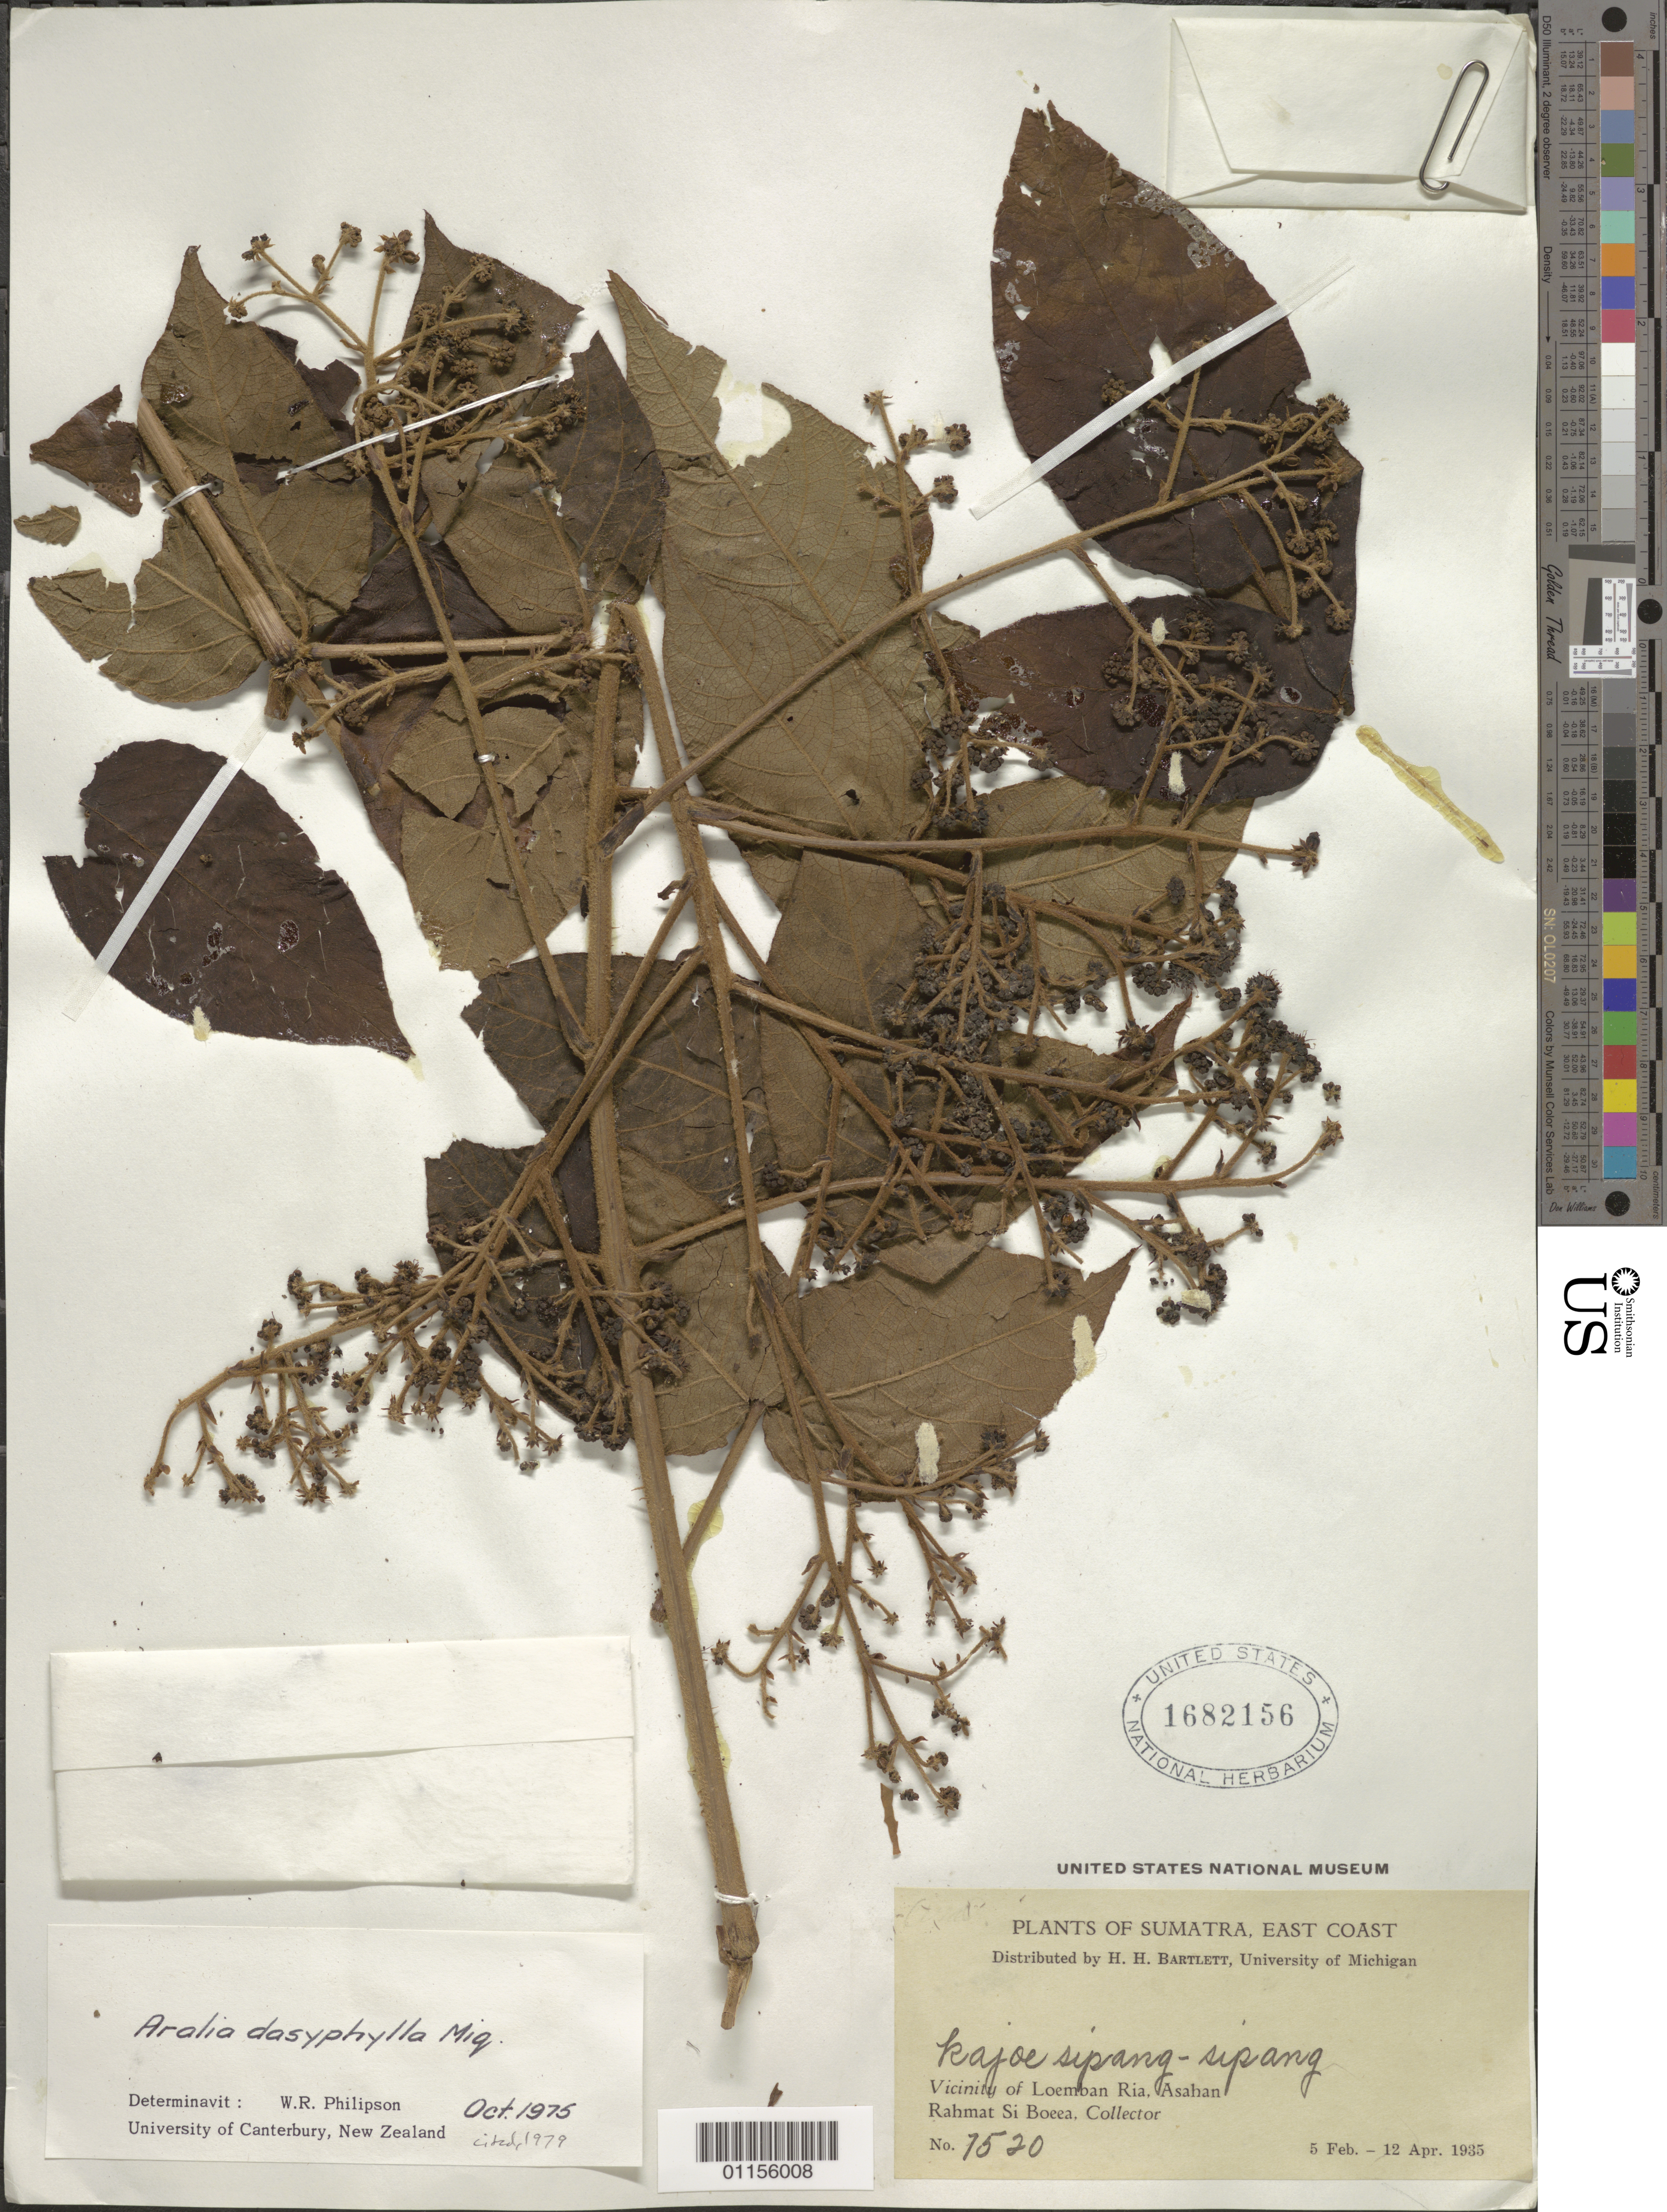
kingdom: Plantae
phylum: Tracheophyta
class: Magnoliopsida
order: Apiales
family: Araliaceae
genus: Aralia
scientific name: Aralia dasyphylla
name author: Miq.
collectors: Rahmat Si Boeea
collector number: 7520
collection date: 1935-02-05/1935-04-12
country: Indonesia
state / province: Sumatra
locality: Vicinity of Loemban Ria, Asahan.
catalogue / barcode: US 1682156